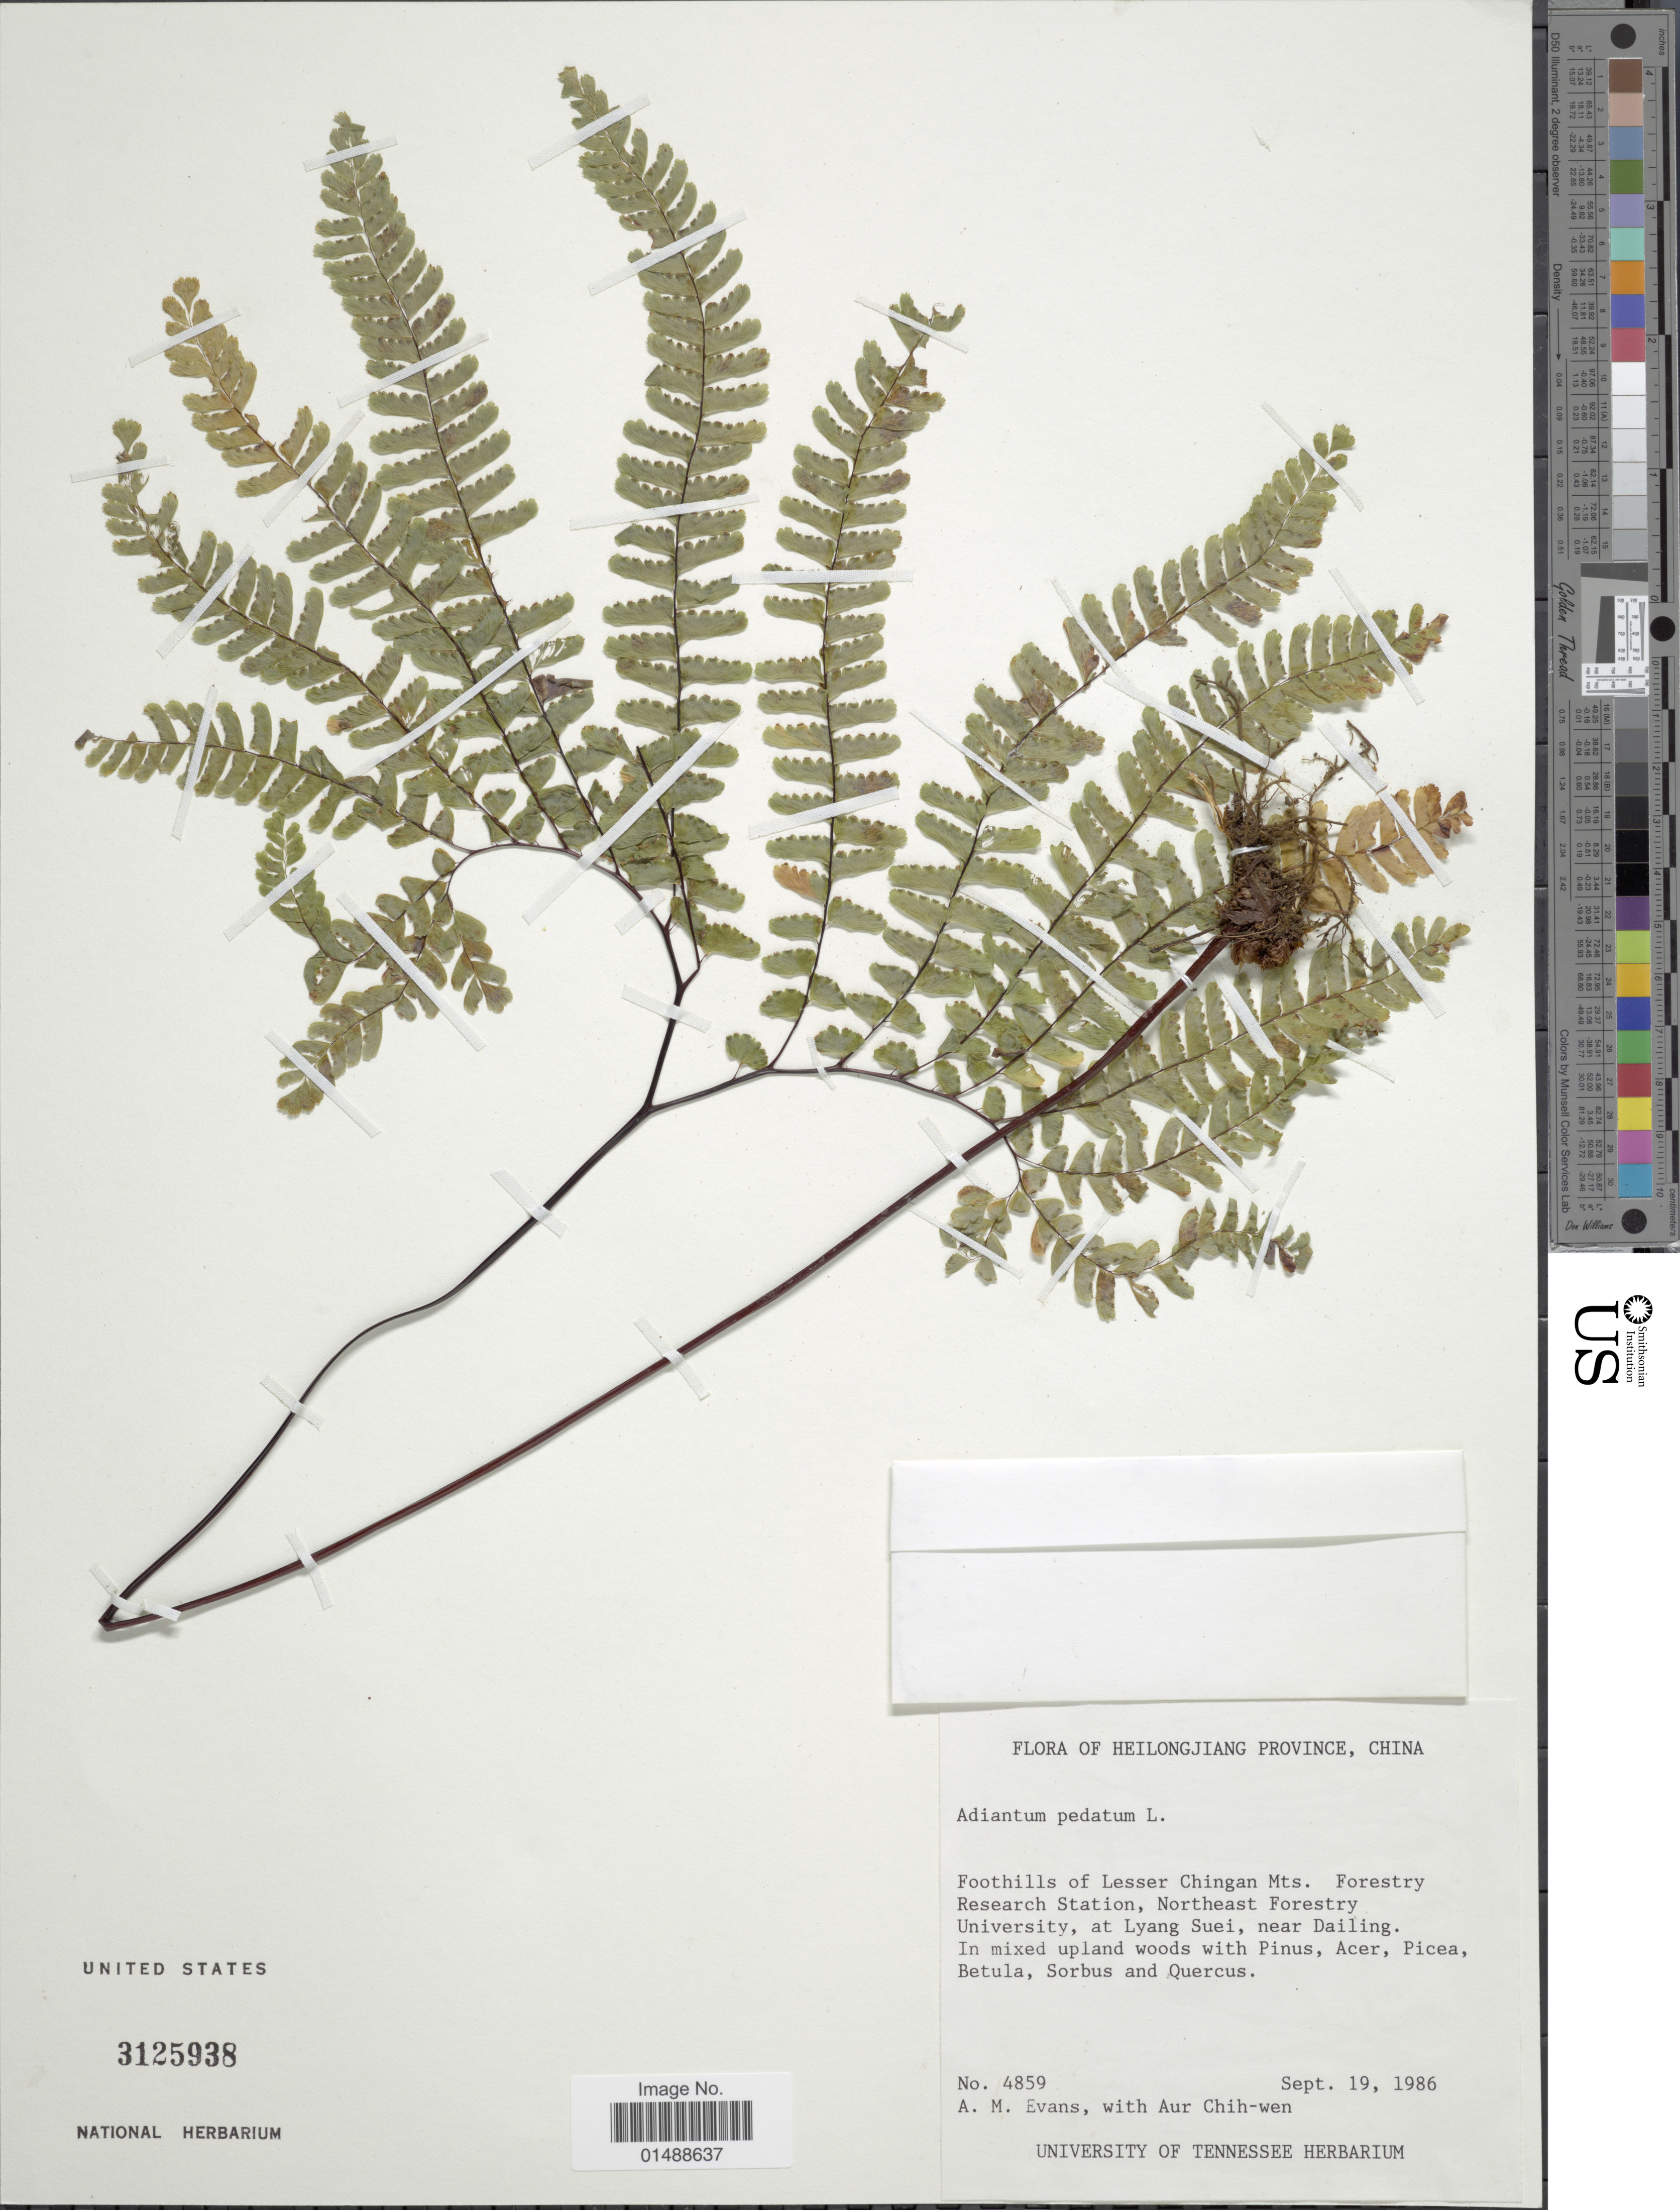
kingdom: Plantae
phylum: Tracheophyta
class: Polypodiopsida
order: Polypodiales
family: Pteridaceae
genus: Adiantum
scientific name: Adiantum pedatum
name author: L.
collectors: A. M. Evans & A. Chih-wen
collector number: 4859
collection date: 1986-09-19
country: China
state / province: Heilongjiang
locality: Foothills of Lesser Chingan Mts. Forestry Research Station, Northeast Foresty University, at Lyang Suei, near Dailing.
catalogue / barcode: US 3125938